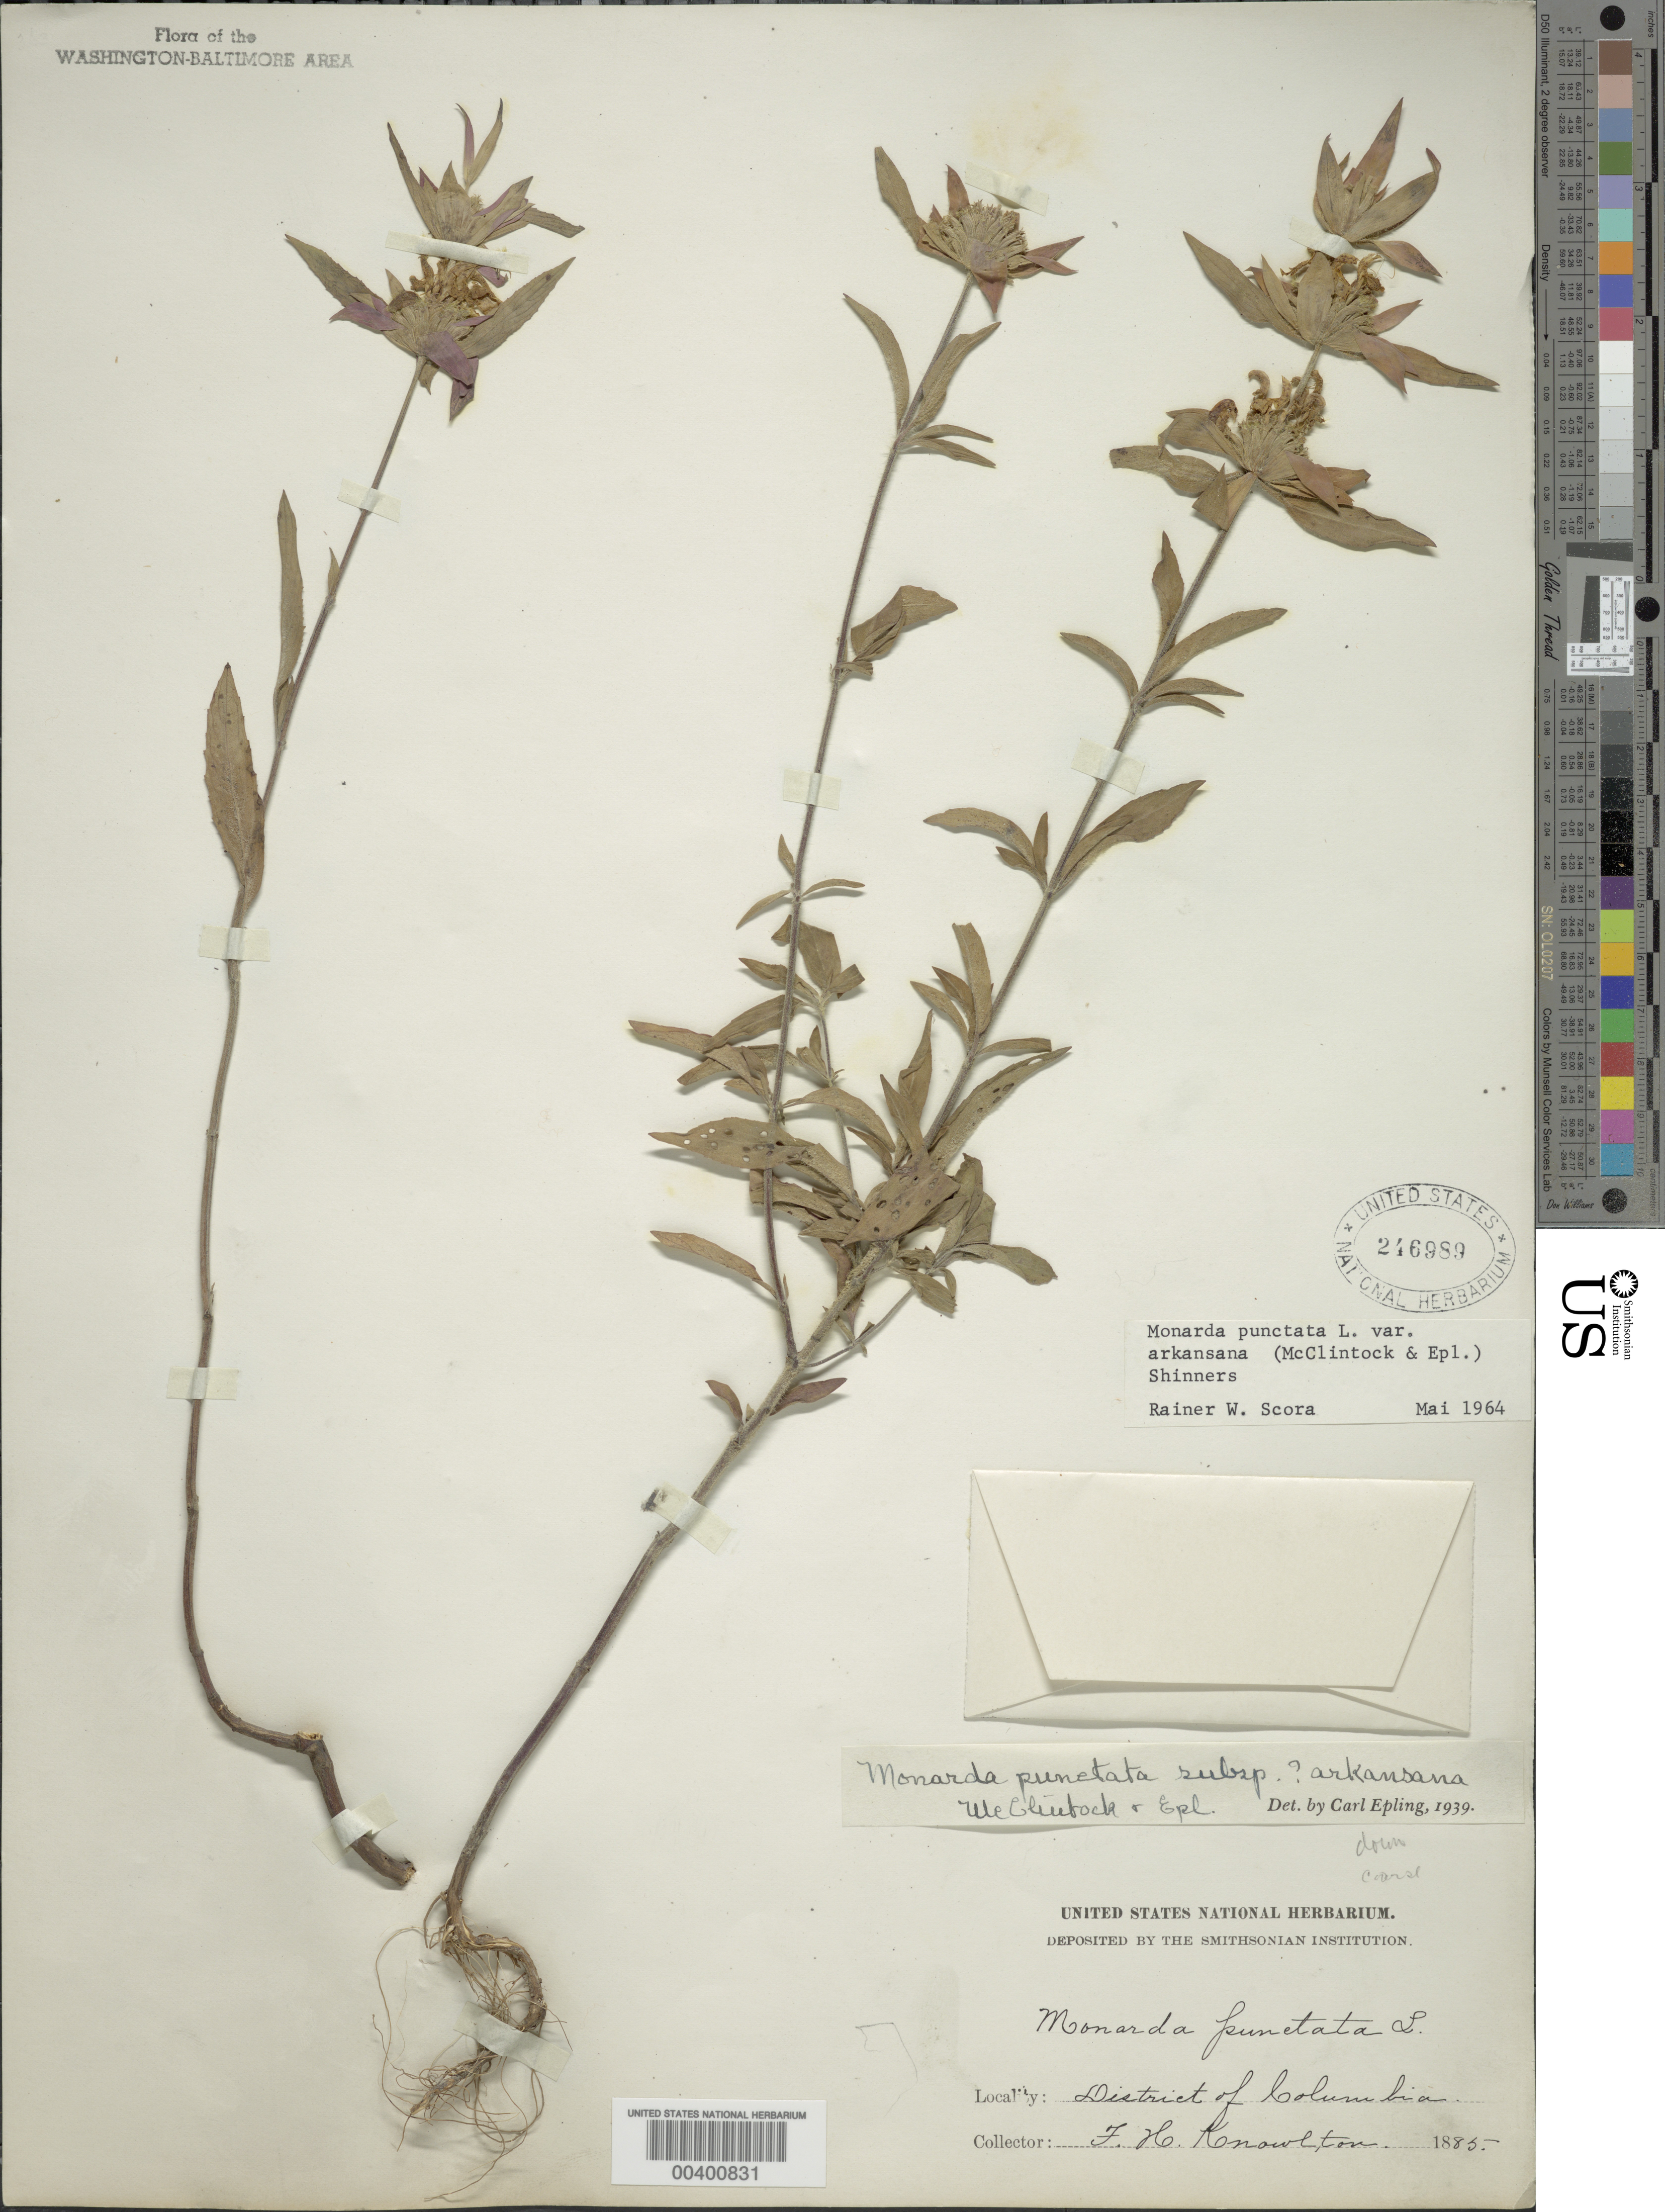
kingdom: Plantae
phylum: Tracheophyta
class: Magnoliopsida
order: Lamiales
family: Lamiaceae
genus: Monarda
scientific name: Monarda punctata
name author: L.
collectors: F. H. Knowlton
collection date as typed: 1885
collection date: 1885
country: United States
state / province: District of Columbia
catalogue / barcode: US 246989